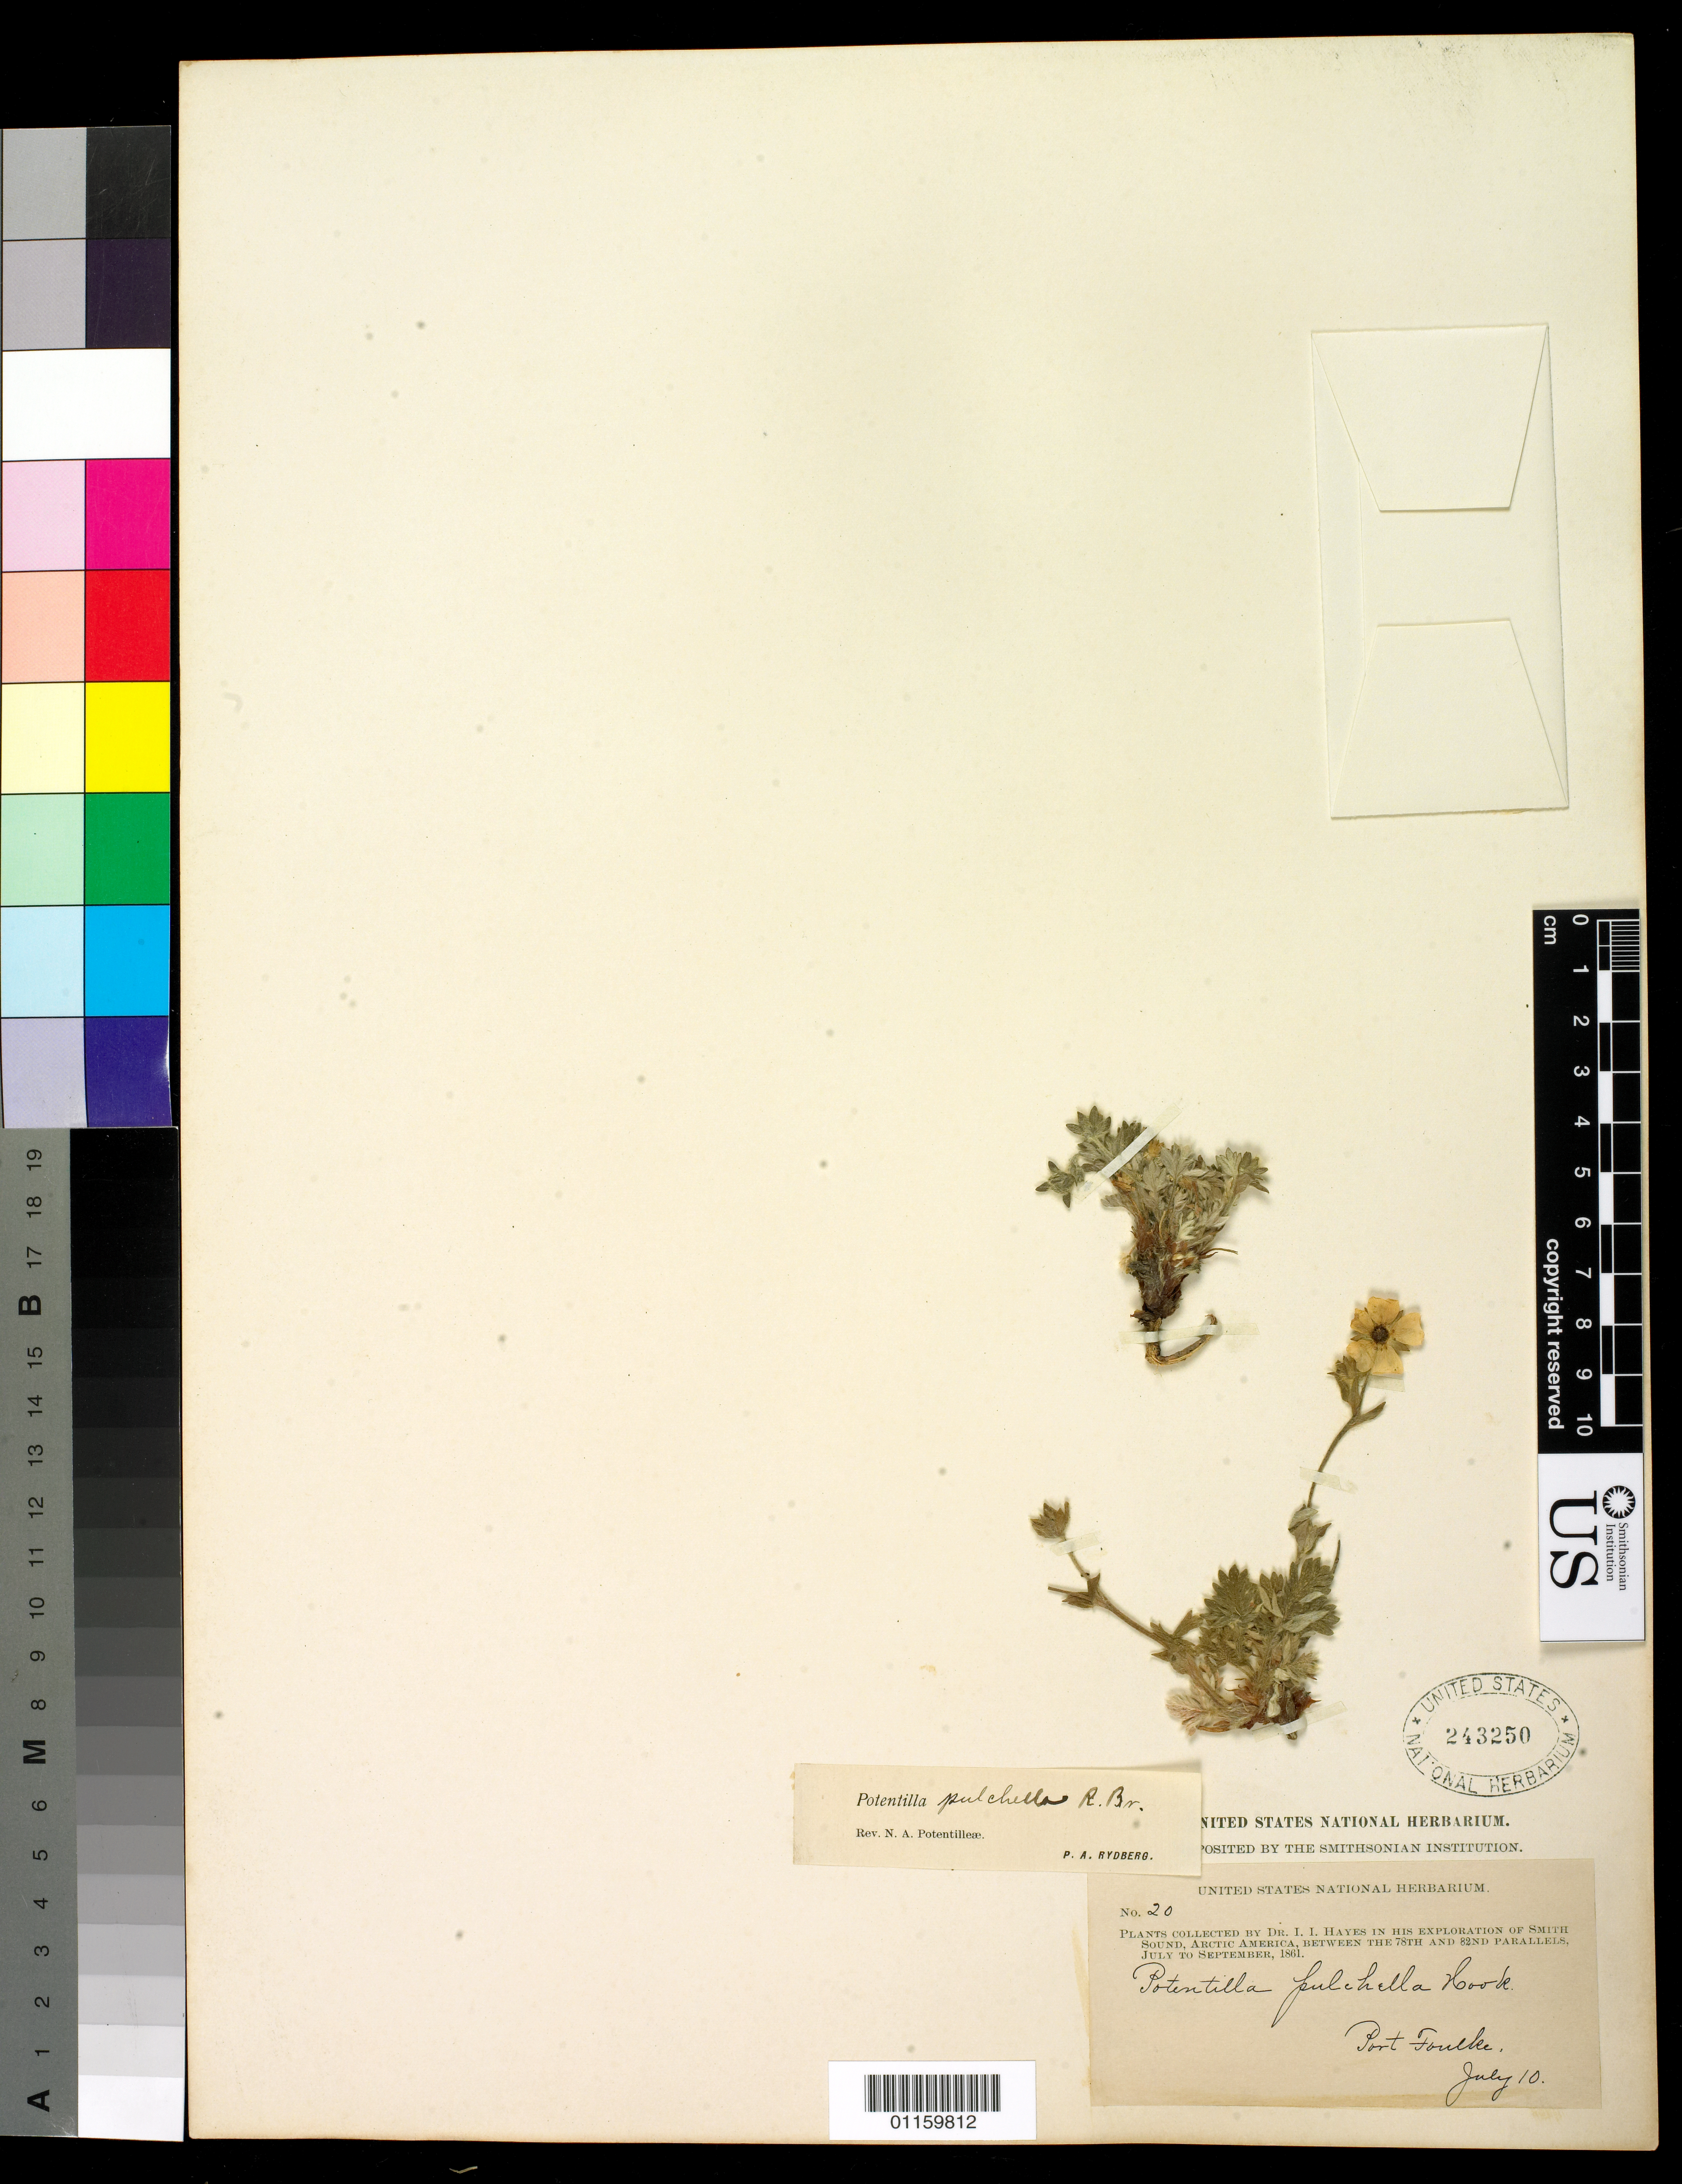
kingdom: Plantae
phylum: Tracheophyta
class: Magnoliopsida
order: Rosales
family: Rosaceae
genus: Potentilla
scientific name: Potentilla pulchella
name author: R. Br.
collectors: I. I. Hayes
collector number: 20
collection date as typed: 10 Jul 1861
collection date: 1861-07-10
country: Greenland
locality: Port Foulke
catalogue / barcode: US 243250